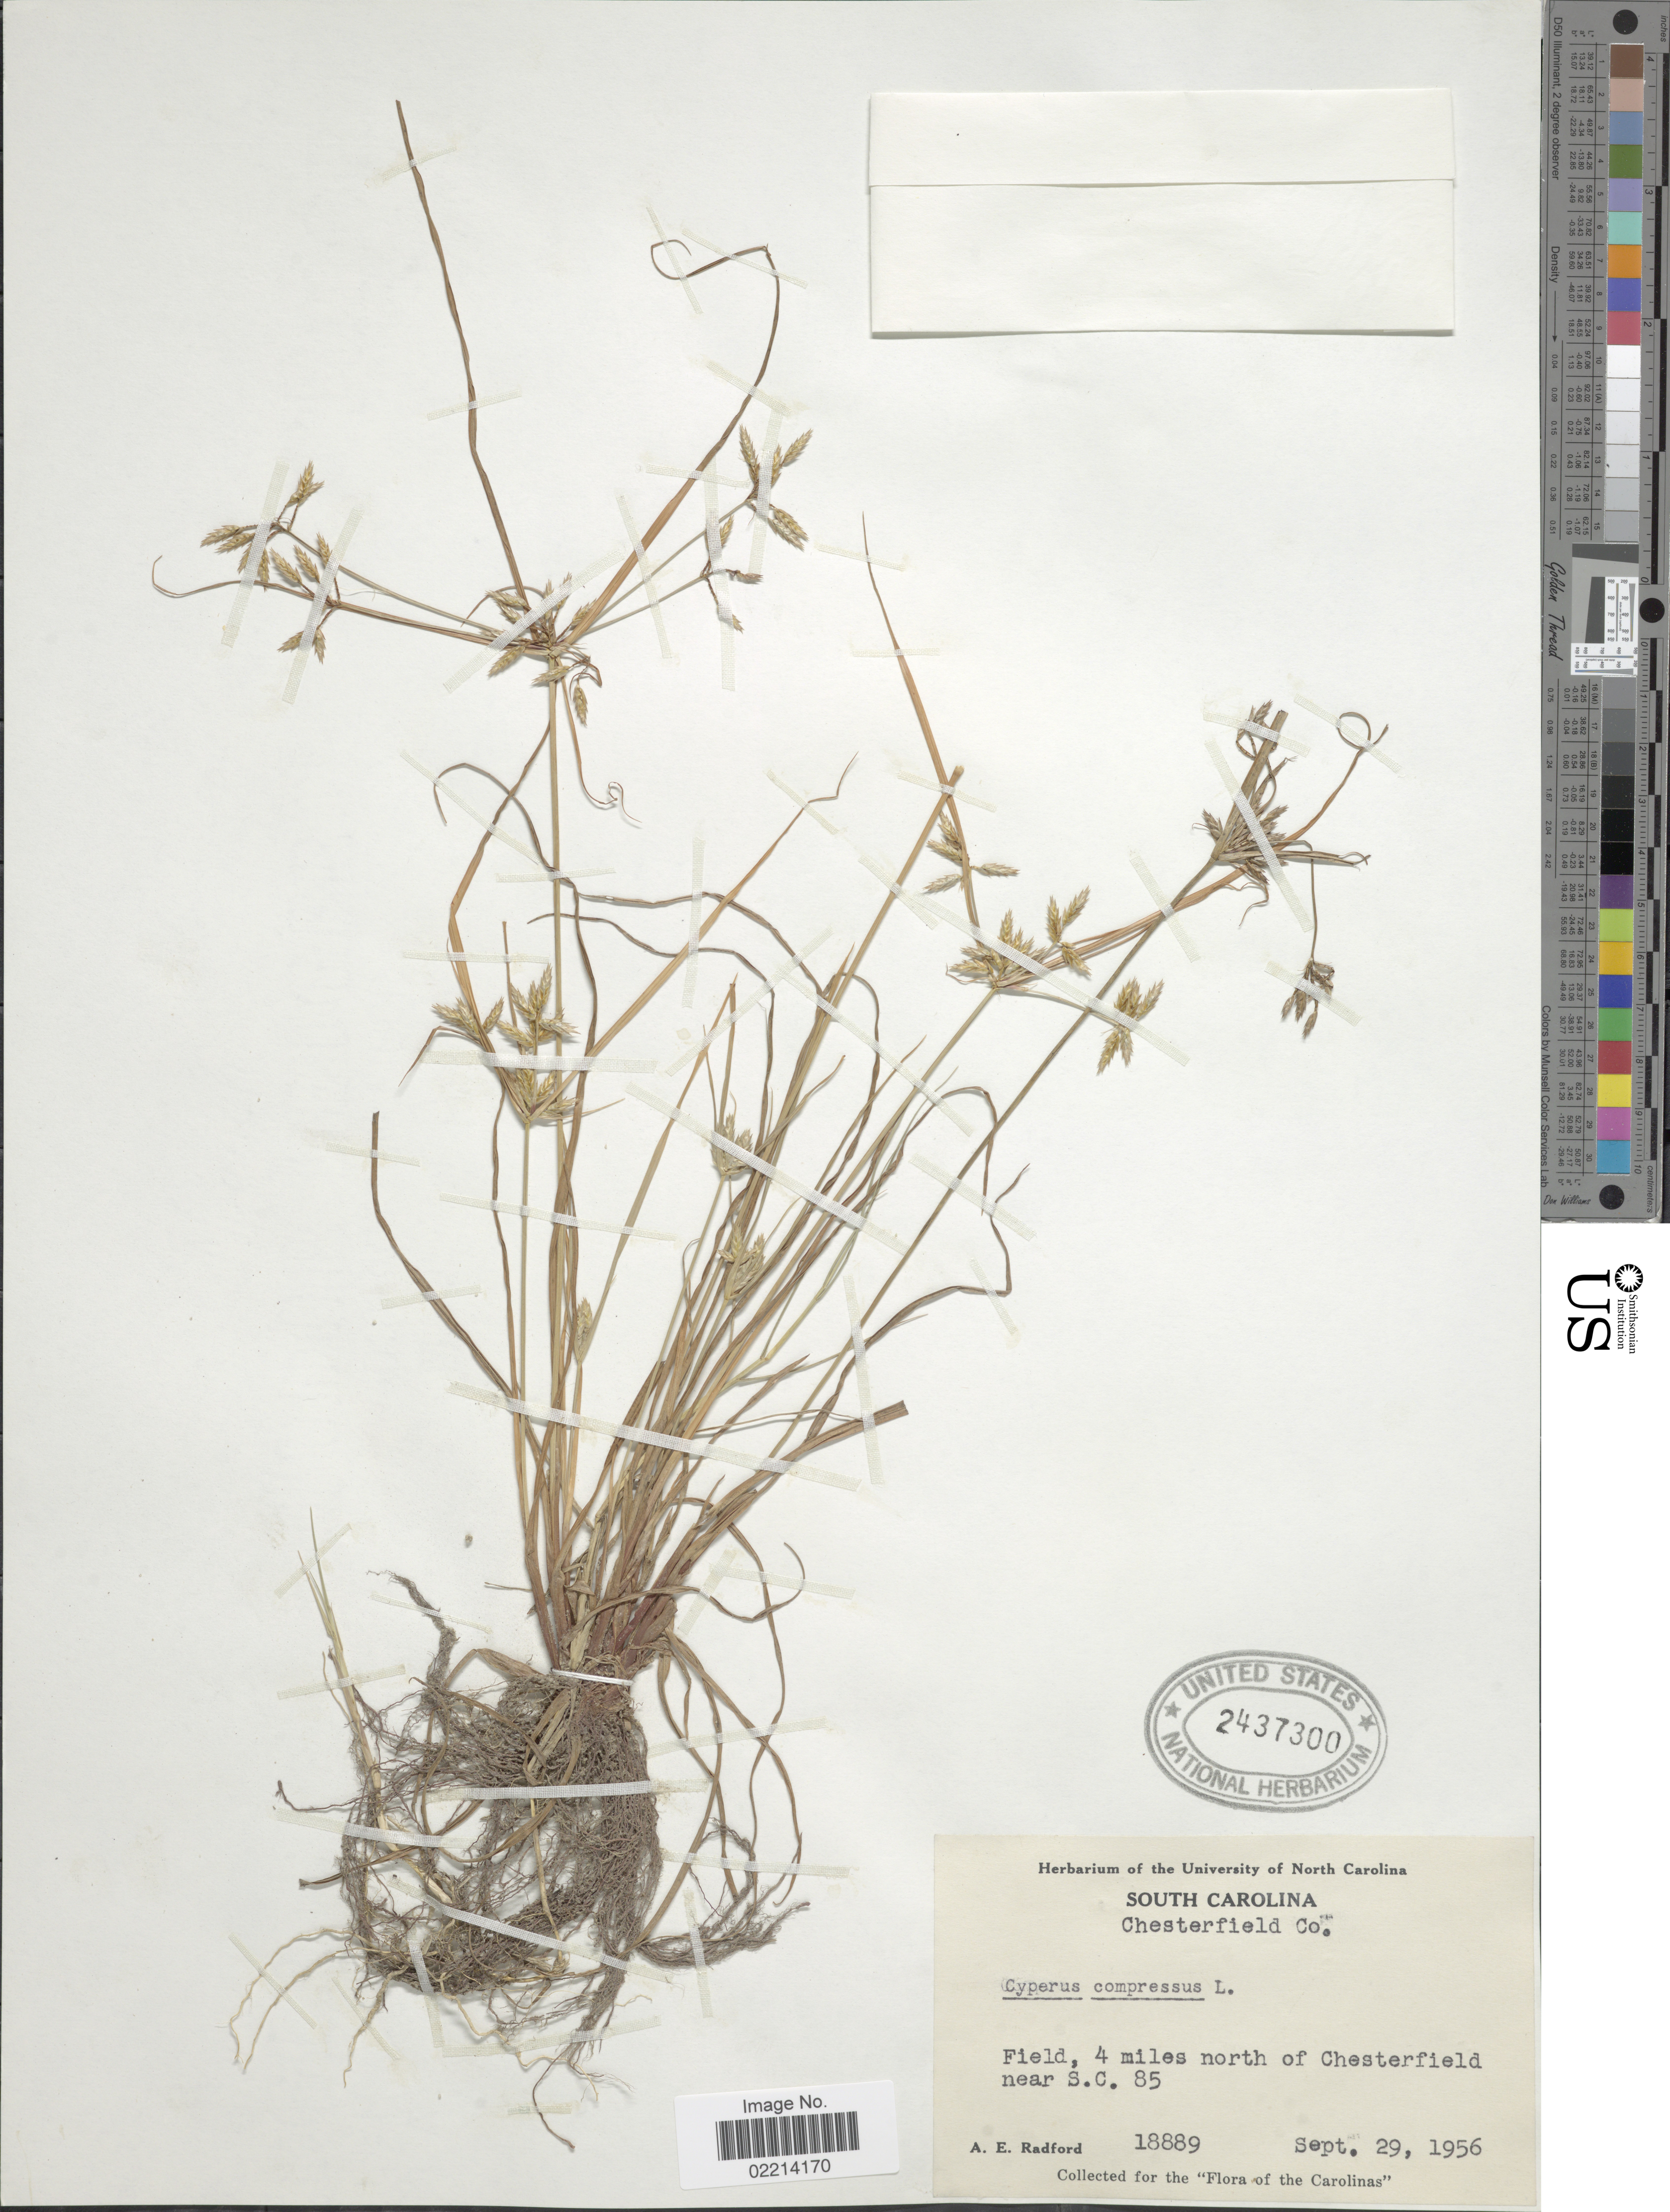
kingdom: Plantae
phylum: Tracheophyta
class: Liliopsida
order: Poales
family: Cyperaceae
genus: Cyperus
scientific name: Cyperus compressus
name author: L.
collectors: A. E. Radford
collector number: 18889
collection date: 1956-09-29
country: United States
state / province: South Carolina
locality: Chesterfield Co. Field, 4 miles north of Chesterfield near S.C. 85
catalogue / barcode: US 2437300